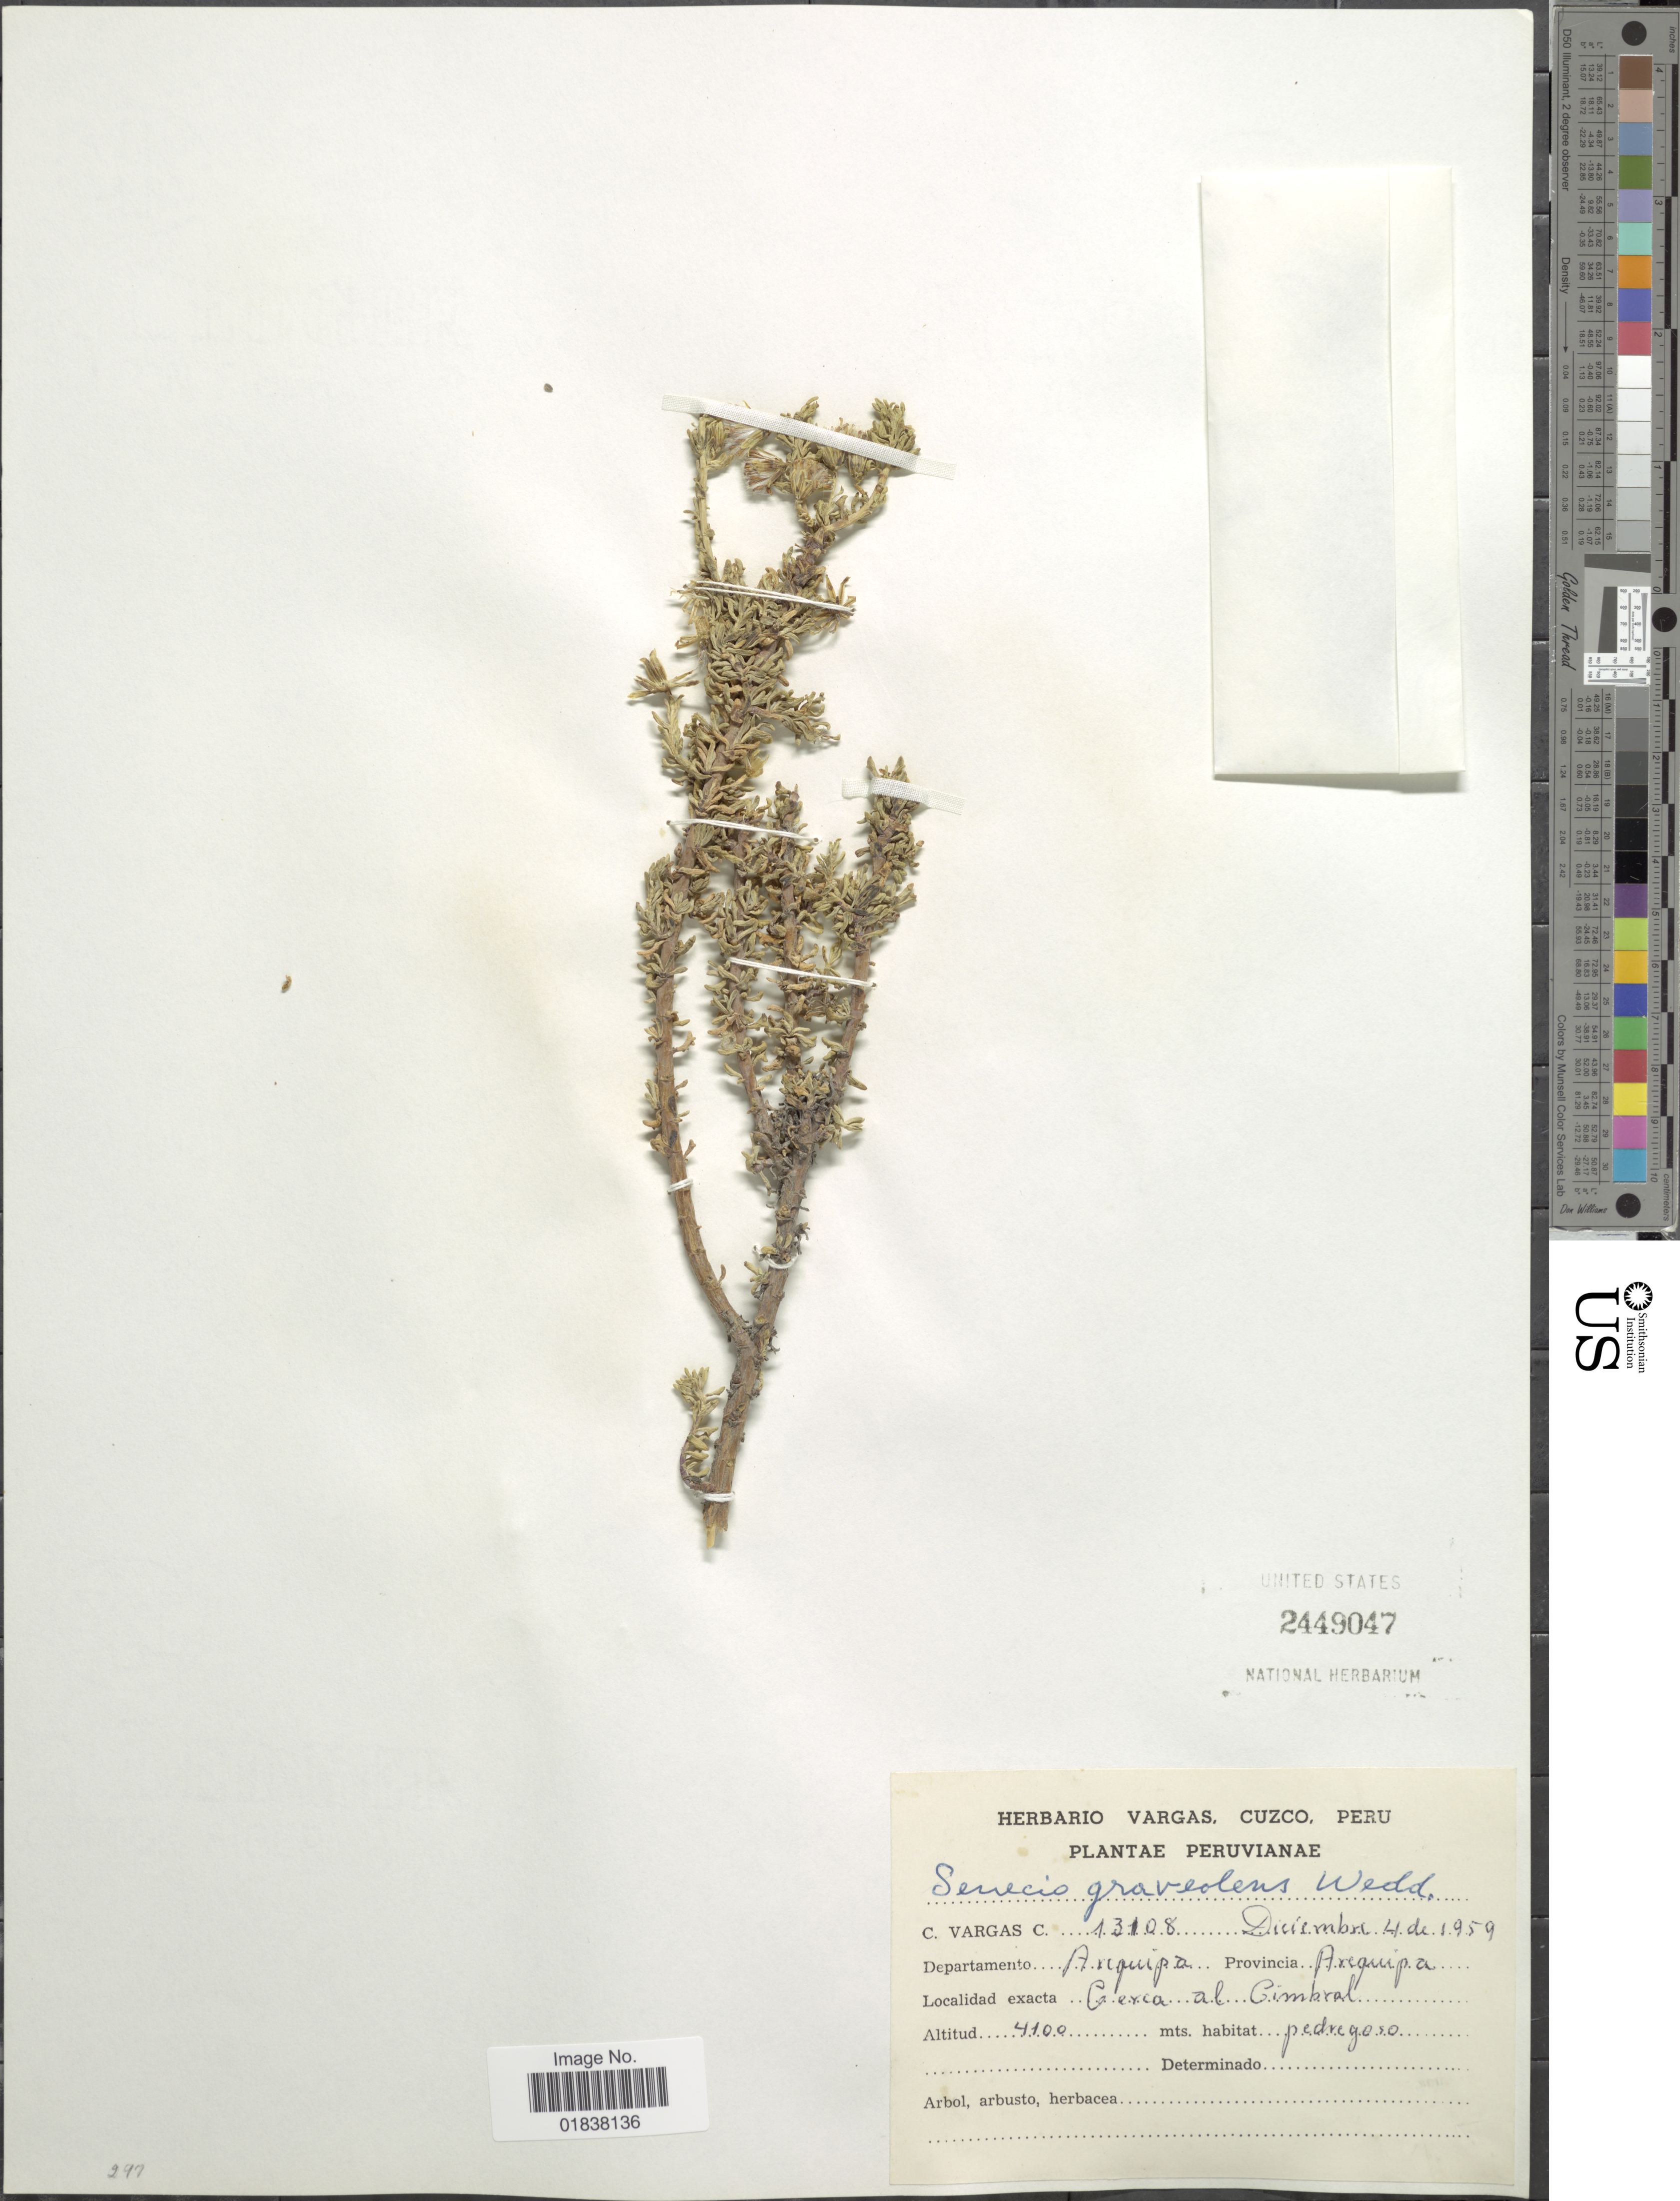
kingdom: Plantae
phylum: Tracheophyta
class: Magnoliopsida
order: Asterales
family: Asteraceae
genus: Senecio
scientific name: Senecio nutans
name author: Sch. Bip.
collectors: C. Vargas Calderón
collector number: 13108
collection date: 1959-12-04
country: Peru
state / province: Arequipa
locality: Cerca al Cimbral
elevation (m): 4100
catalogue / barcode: US 2449047